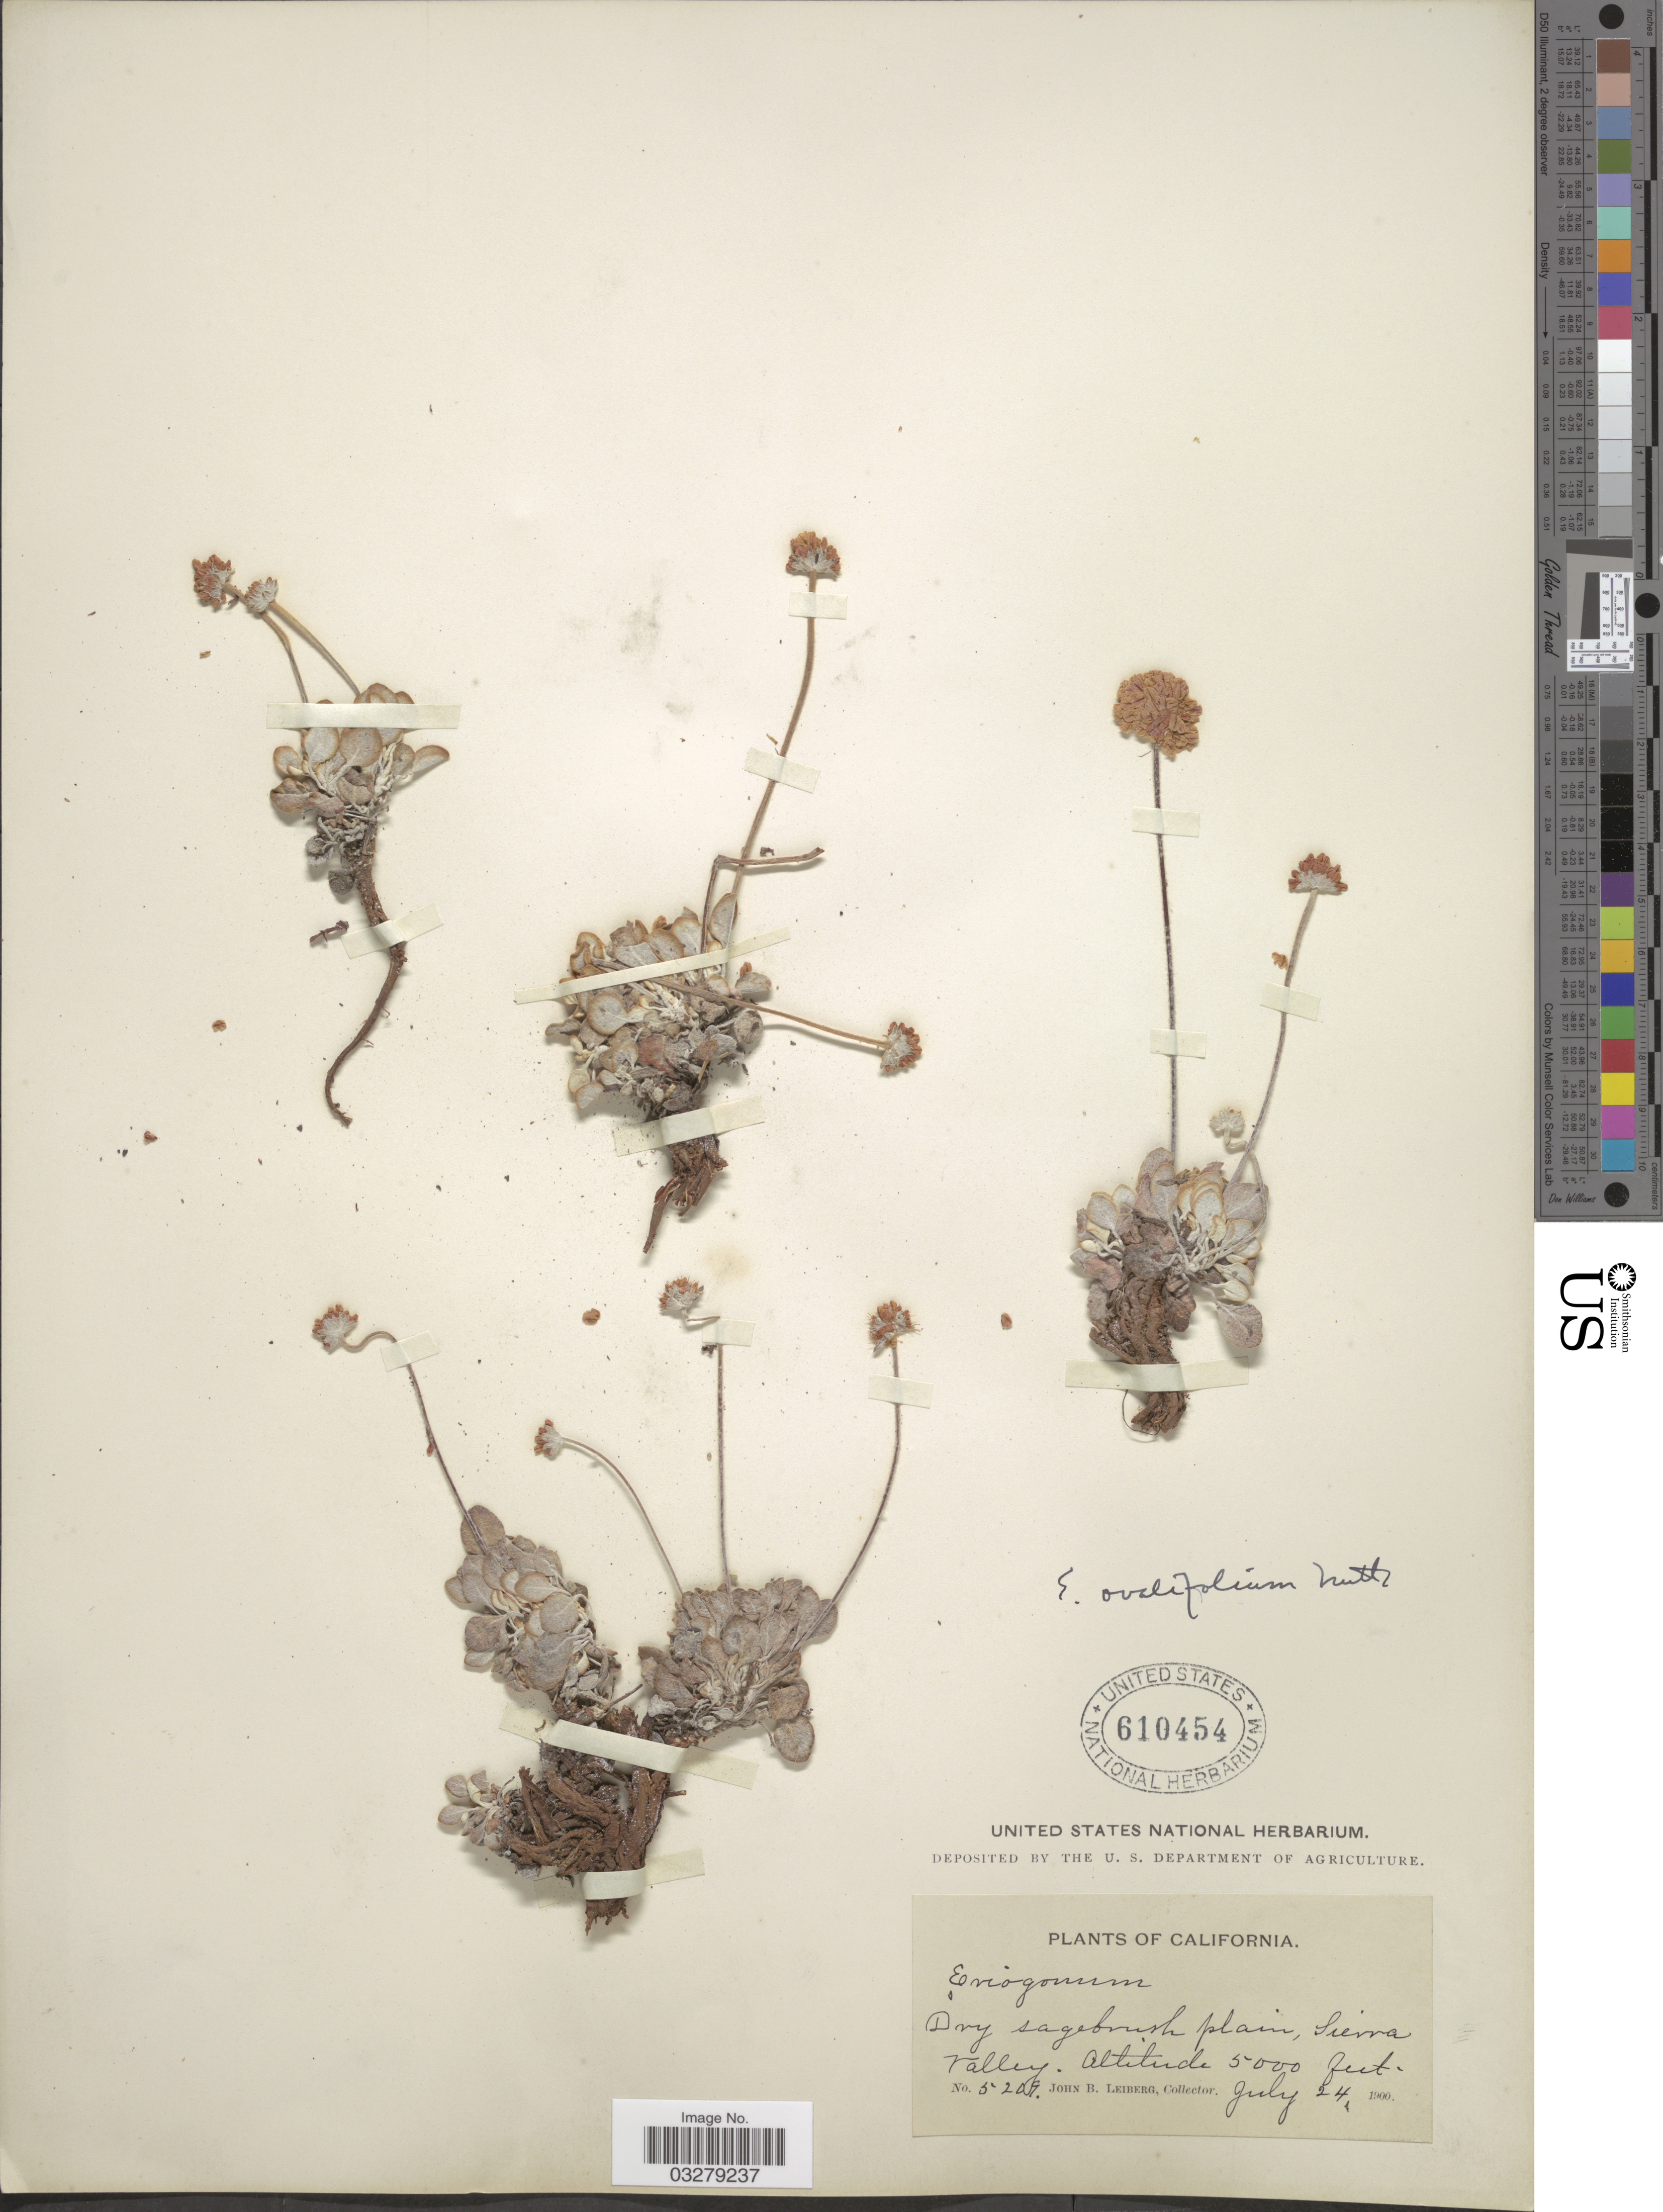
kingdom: Plantae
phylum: Tracheophyta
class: Magnoliopsida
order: Caryophyllales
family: Polygonaceae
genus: Eriogonum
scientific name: Eriogonum ovalifolium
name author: Nutt.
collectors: J. B. Leiberg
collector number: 5209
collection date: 1900-07-24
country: United States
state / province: California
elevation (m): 1524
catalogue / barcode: US 510454